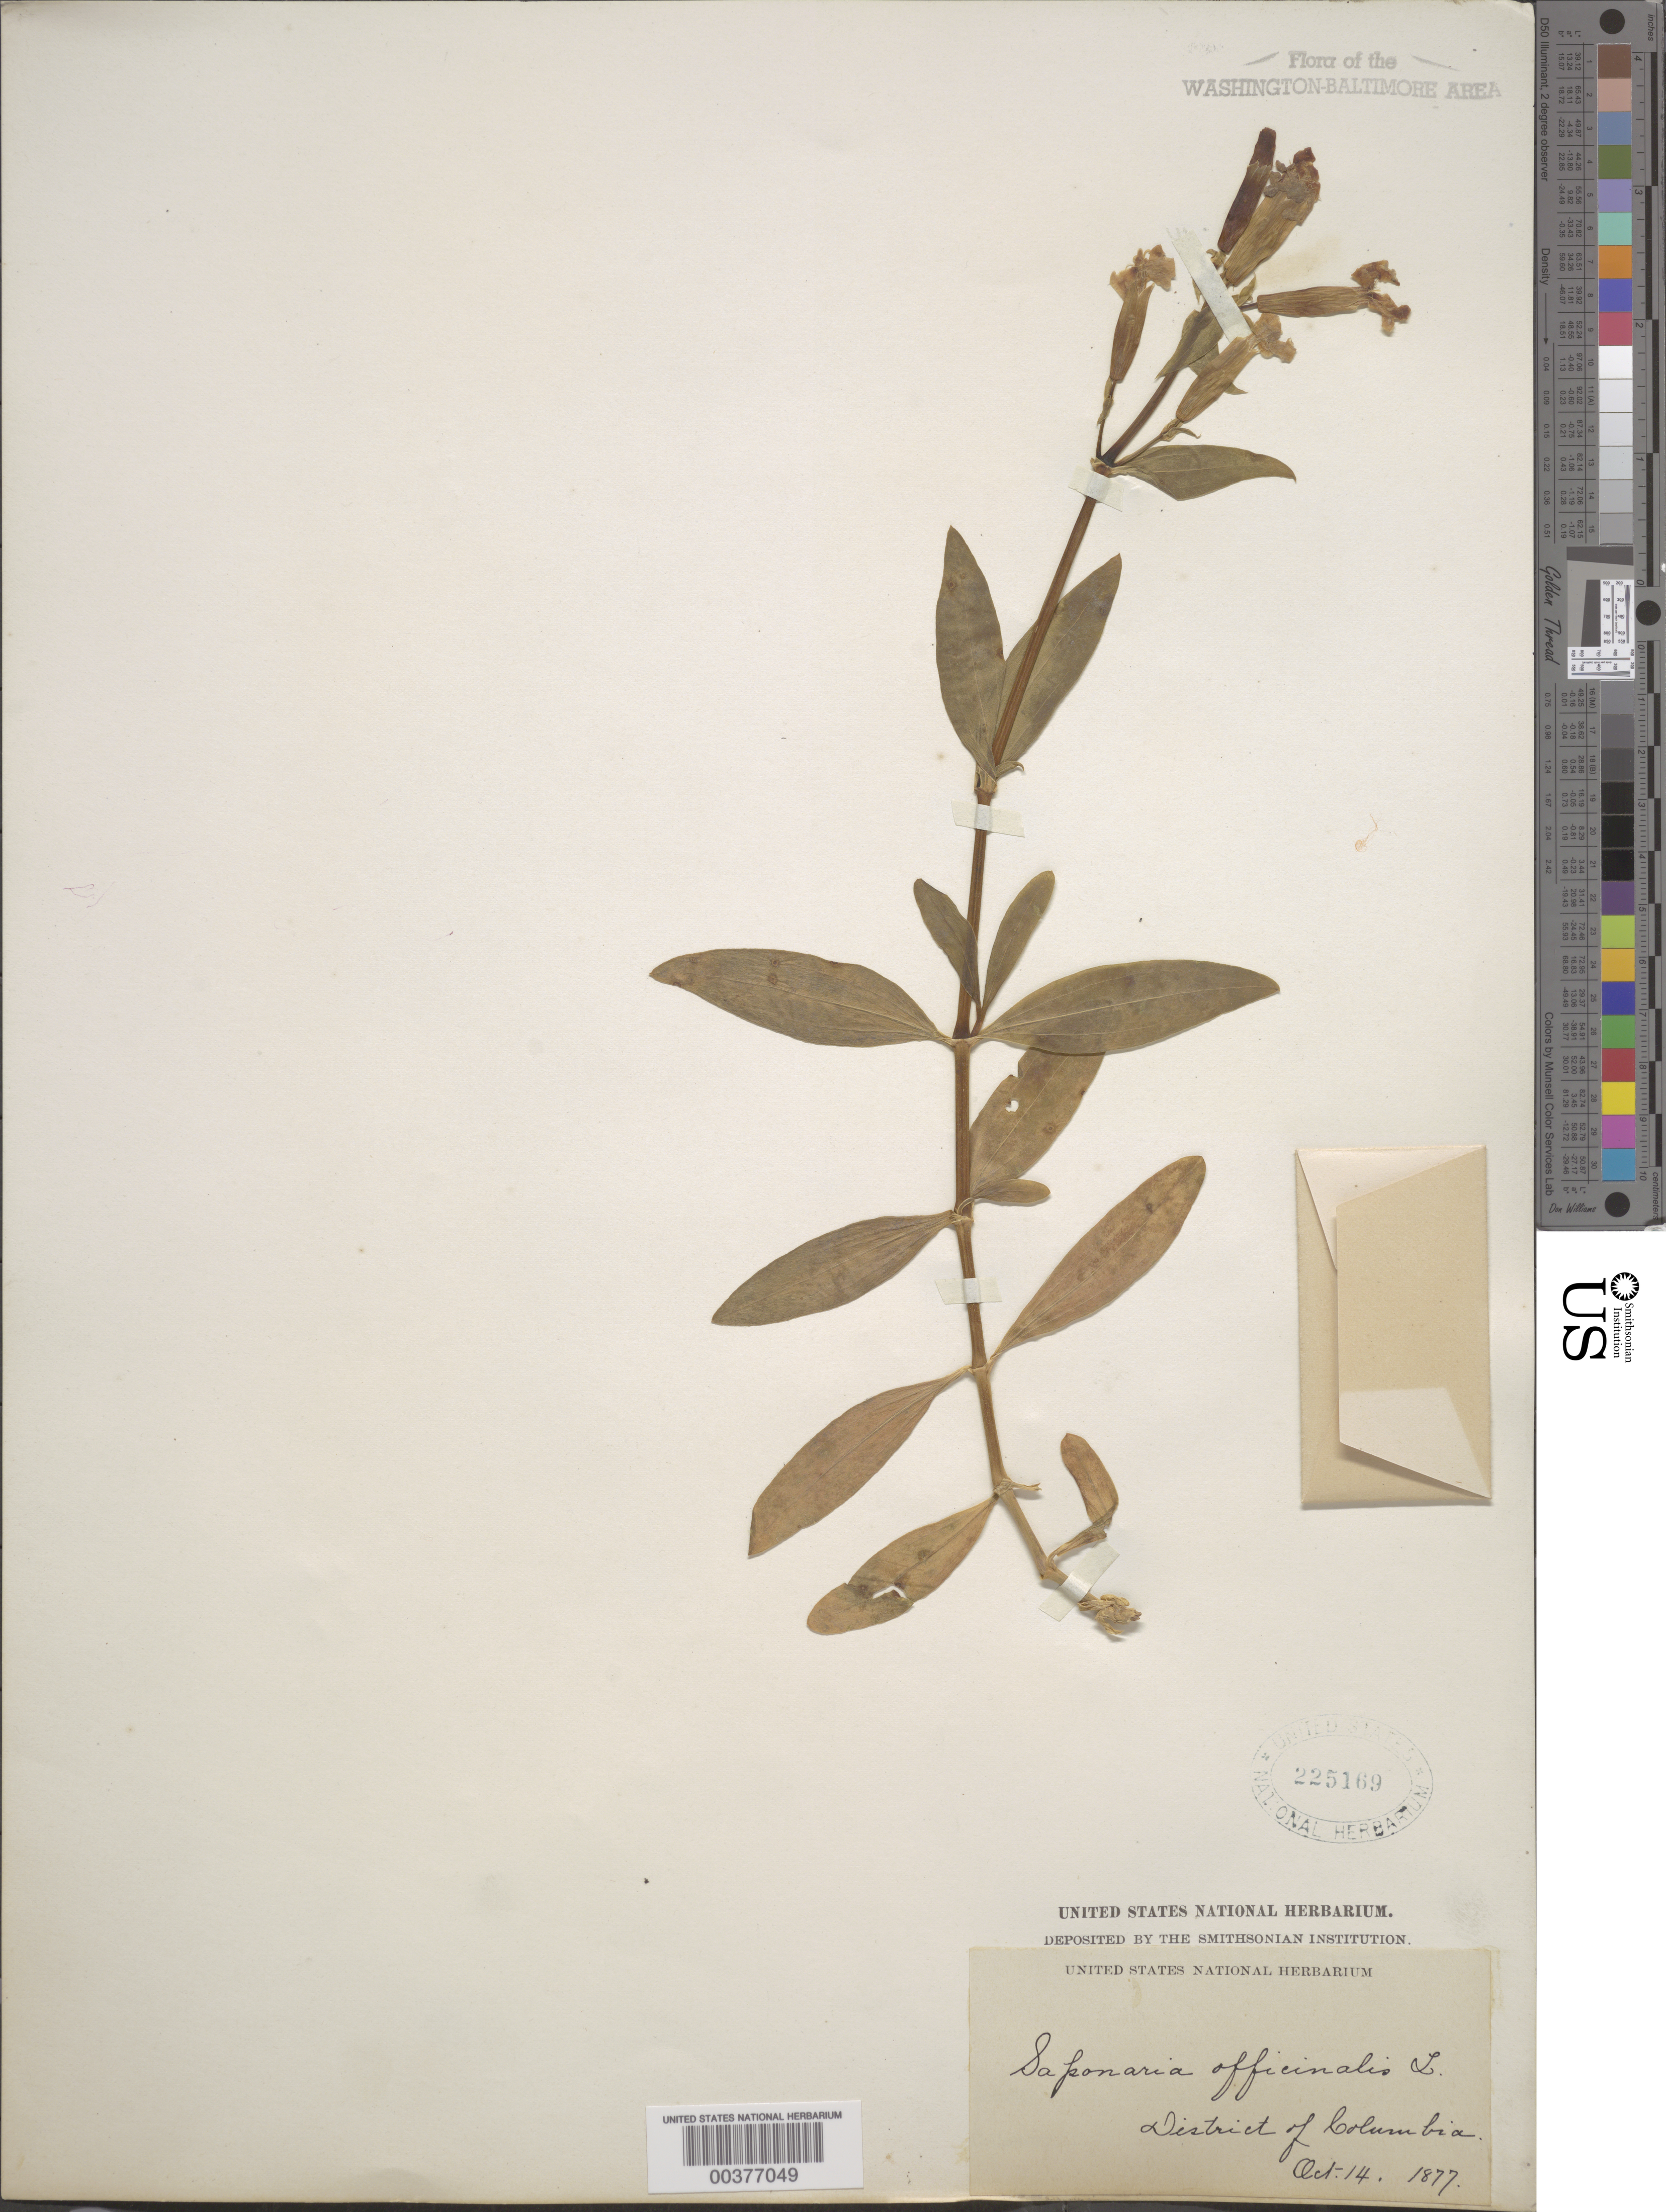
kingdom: Plantae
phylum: Tracheophyta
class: Magnoliopsida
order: Caryophyllales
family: Caryophyllaceae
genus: Saponaria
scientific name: Saponaria officinalis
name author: L.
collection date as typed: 14 Oct 1877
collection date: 1877-10-14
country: United States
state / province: District of Columbia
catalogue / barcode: US 225169